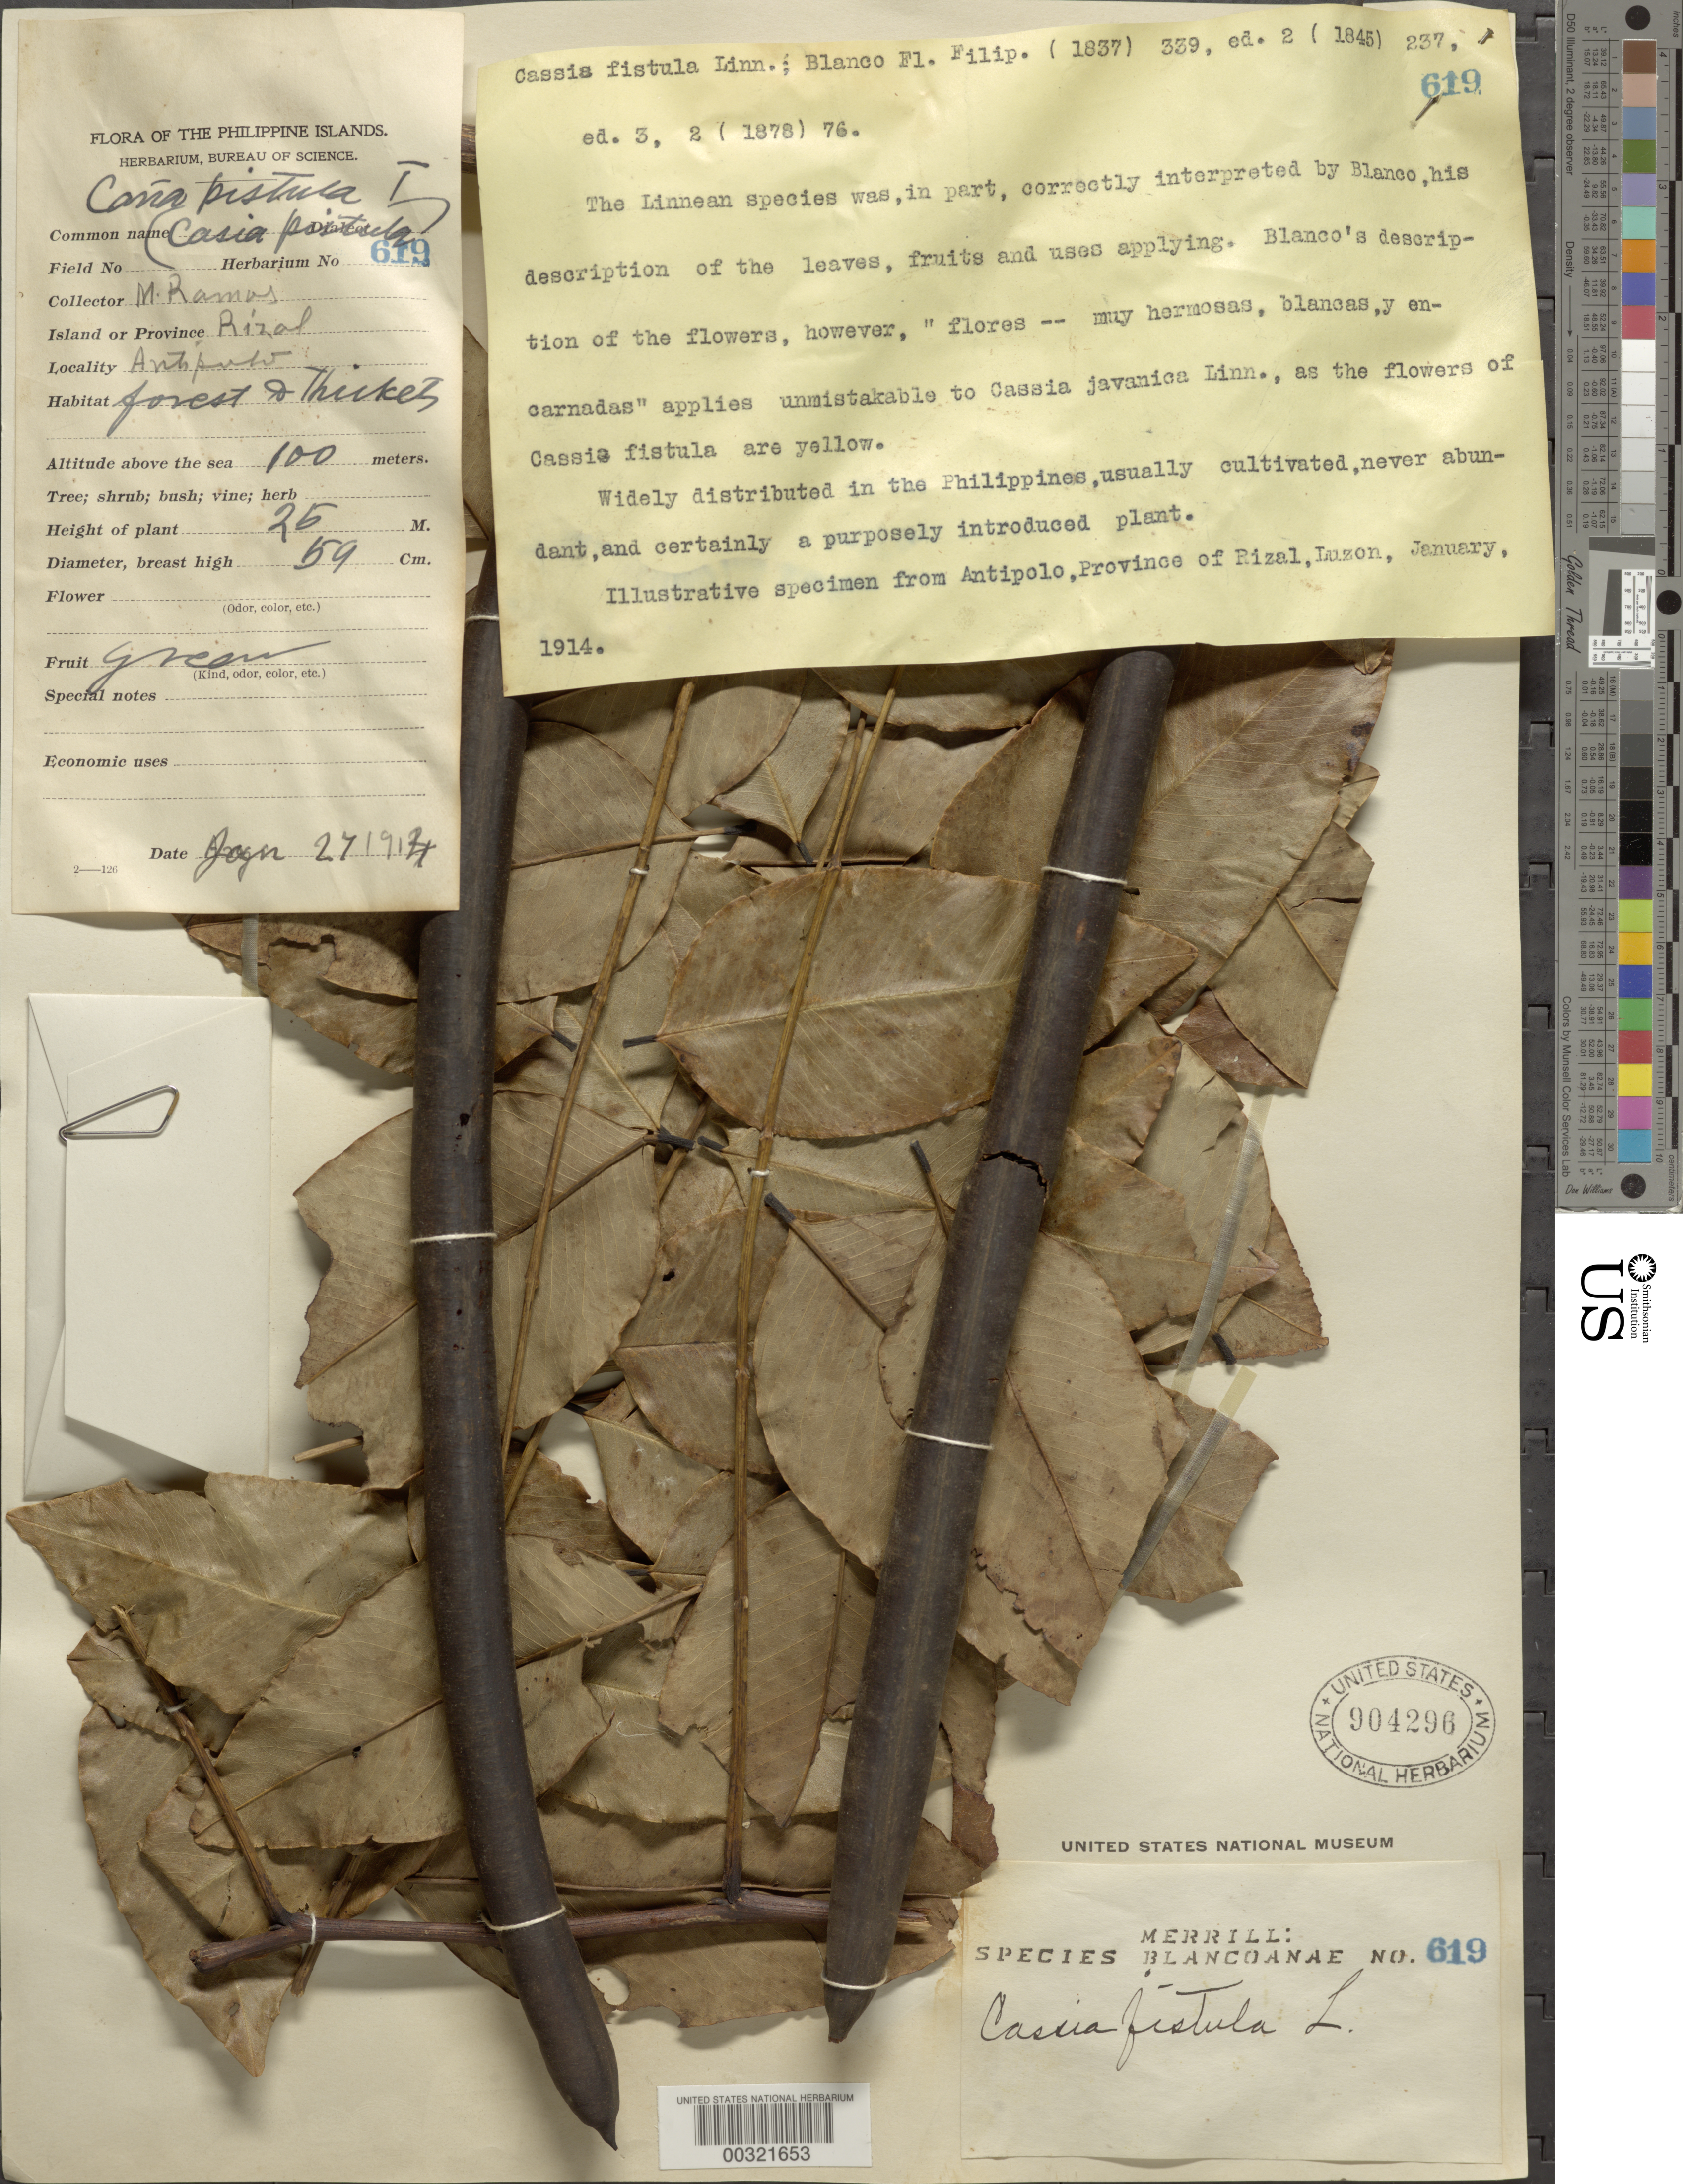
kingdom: Plantae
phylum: Tracheophyta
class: Magnoliopsida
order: Fabales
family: Fabaceae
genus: Cassia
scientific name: Cassia fistula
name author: L.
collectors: M. Ramos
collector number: Sp. Blancoan. 0619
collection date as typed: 27 Jan 1914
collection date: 1914-01-27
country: Philippines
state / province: Calabarzon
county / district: Rizal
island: Luzon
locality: Antipolo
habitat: Forest and thickets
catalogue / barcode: US 904296